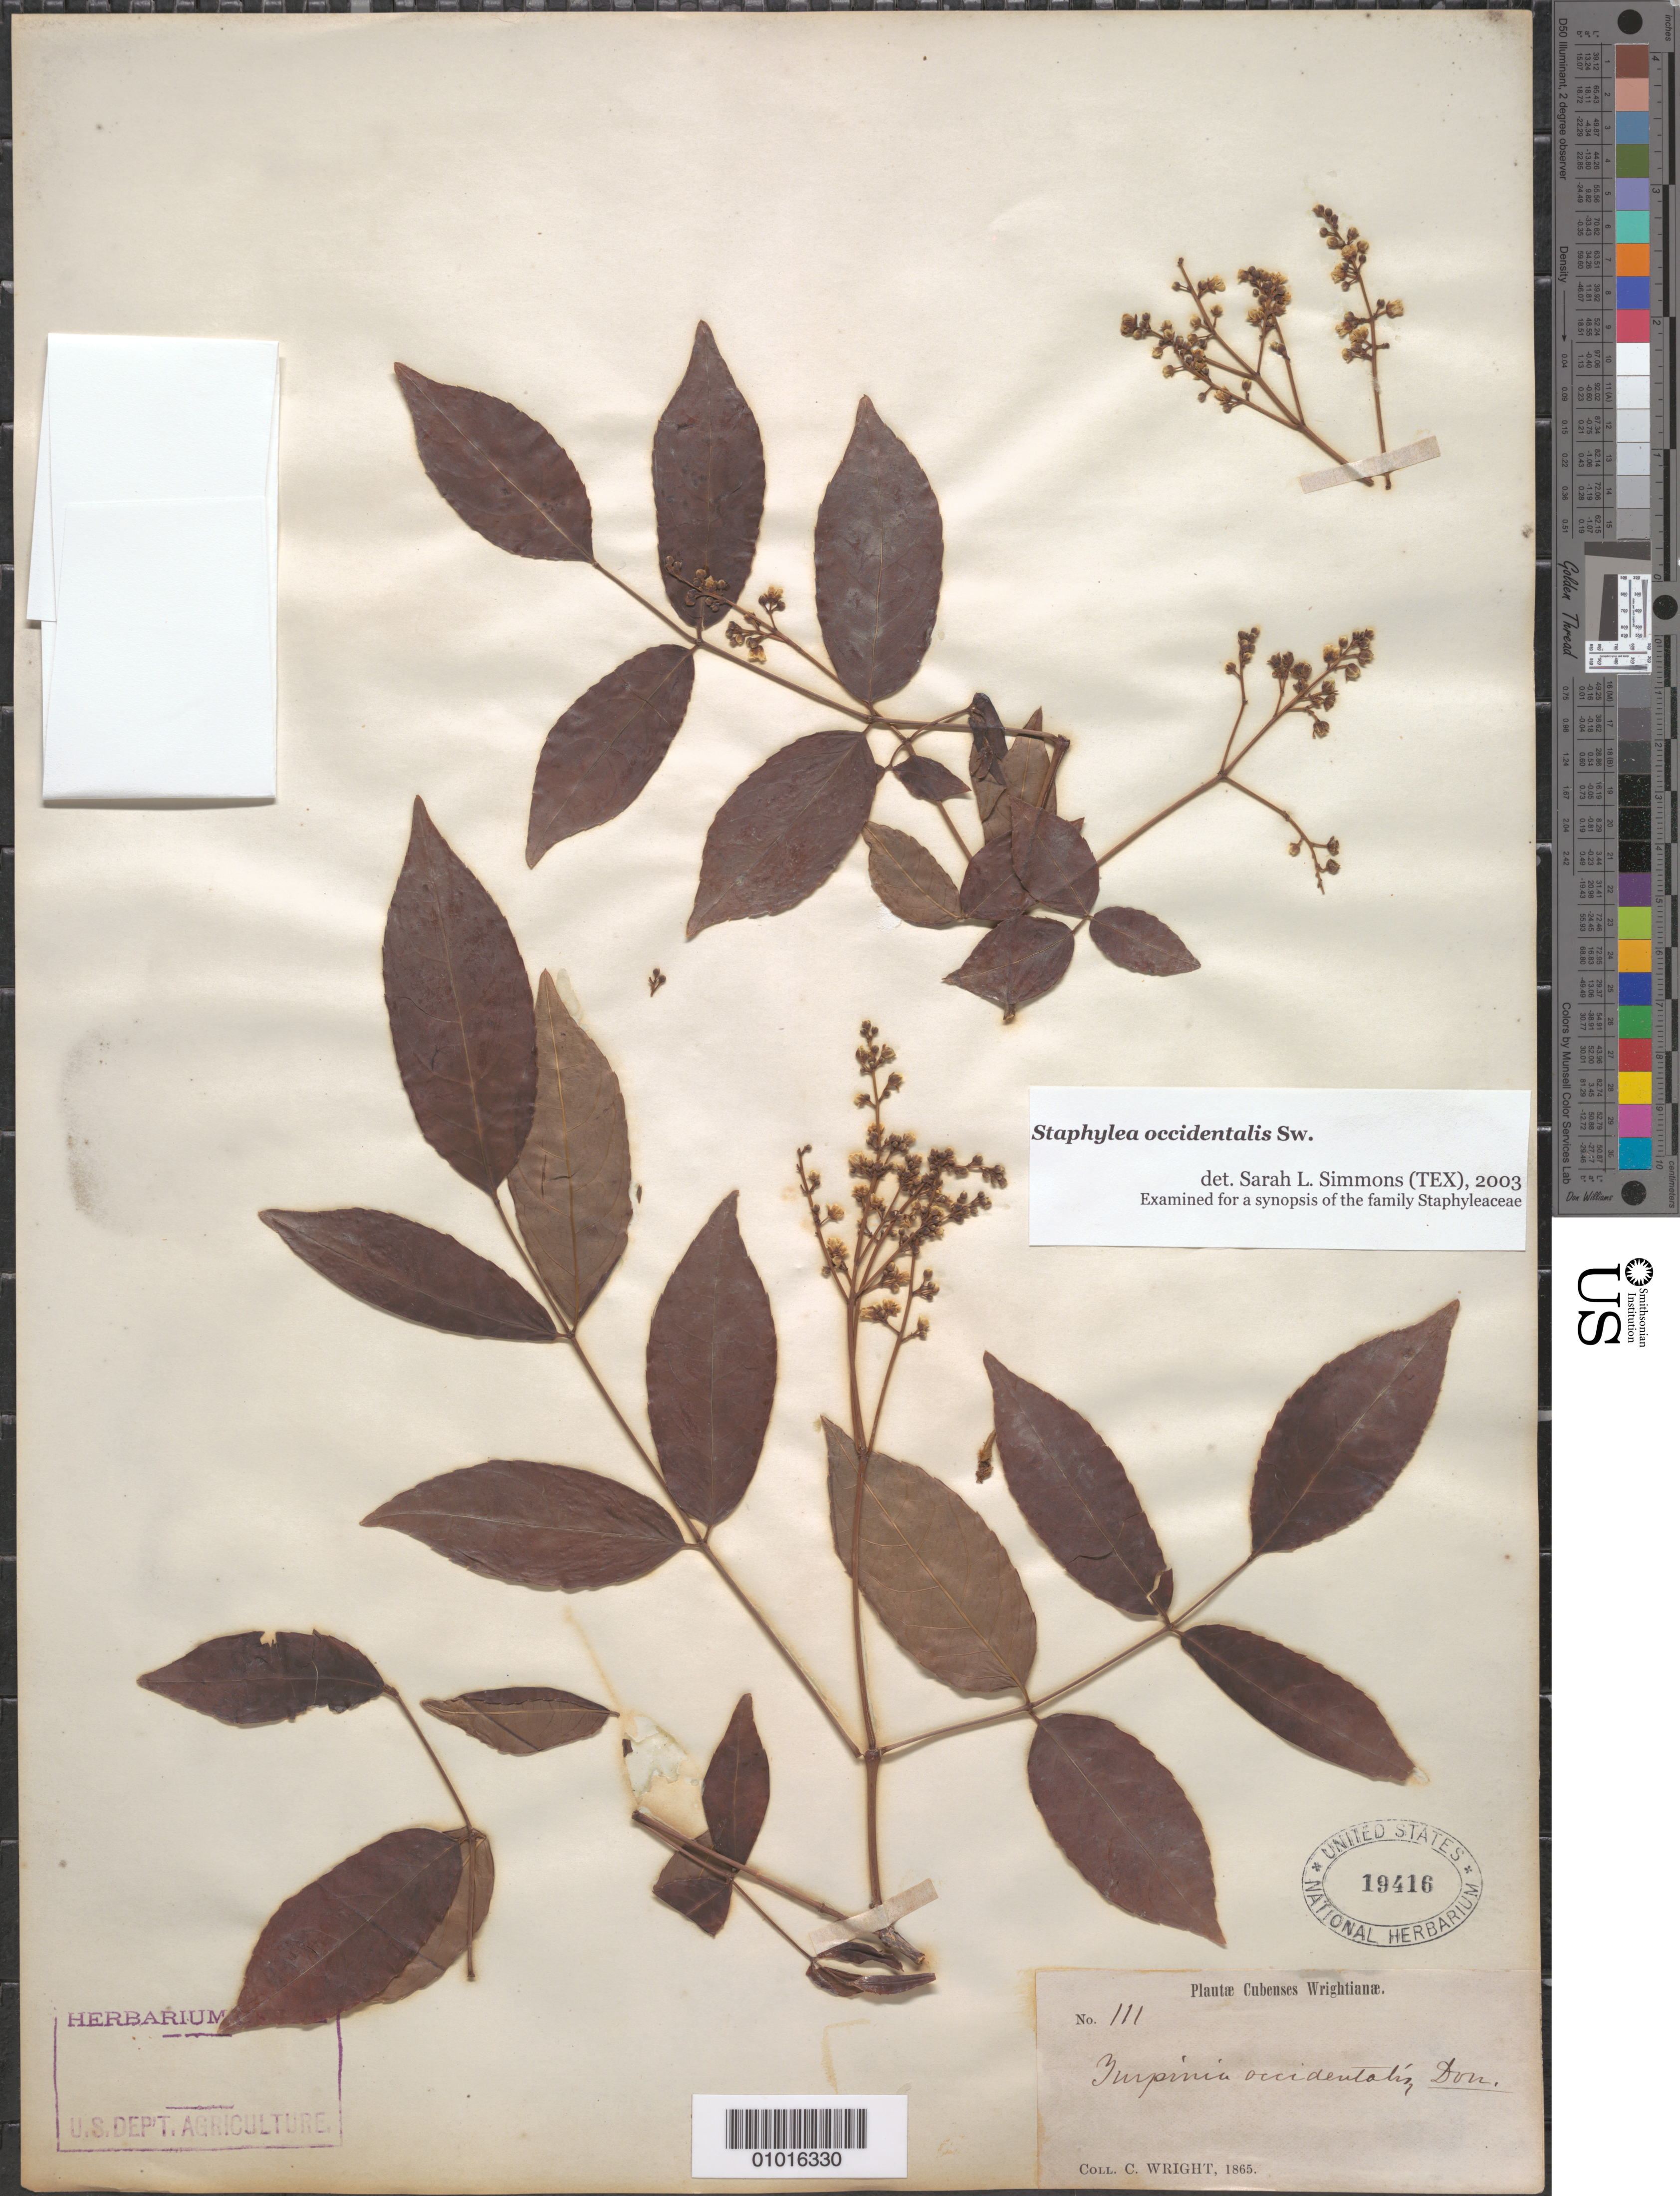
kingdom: Plantae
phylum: Tracheophyta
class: Magnoliopsida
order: Crossosomatales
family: Staphyleaceae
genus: Staphylea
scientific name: Staphylea occidentalis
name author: Sw.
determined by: Simmons, S. L.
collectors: C. Wright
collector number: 111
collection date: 1865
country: Cuba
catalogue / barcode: US 19416